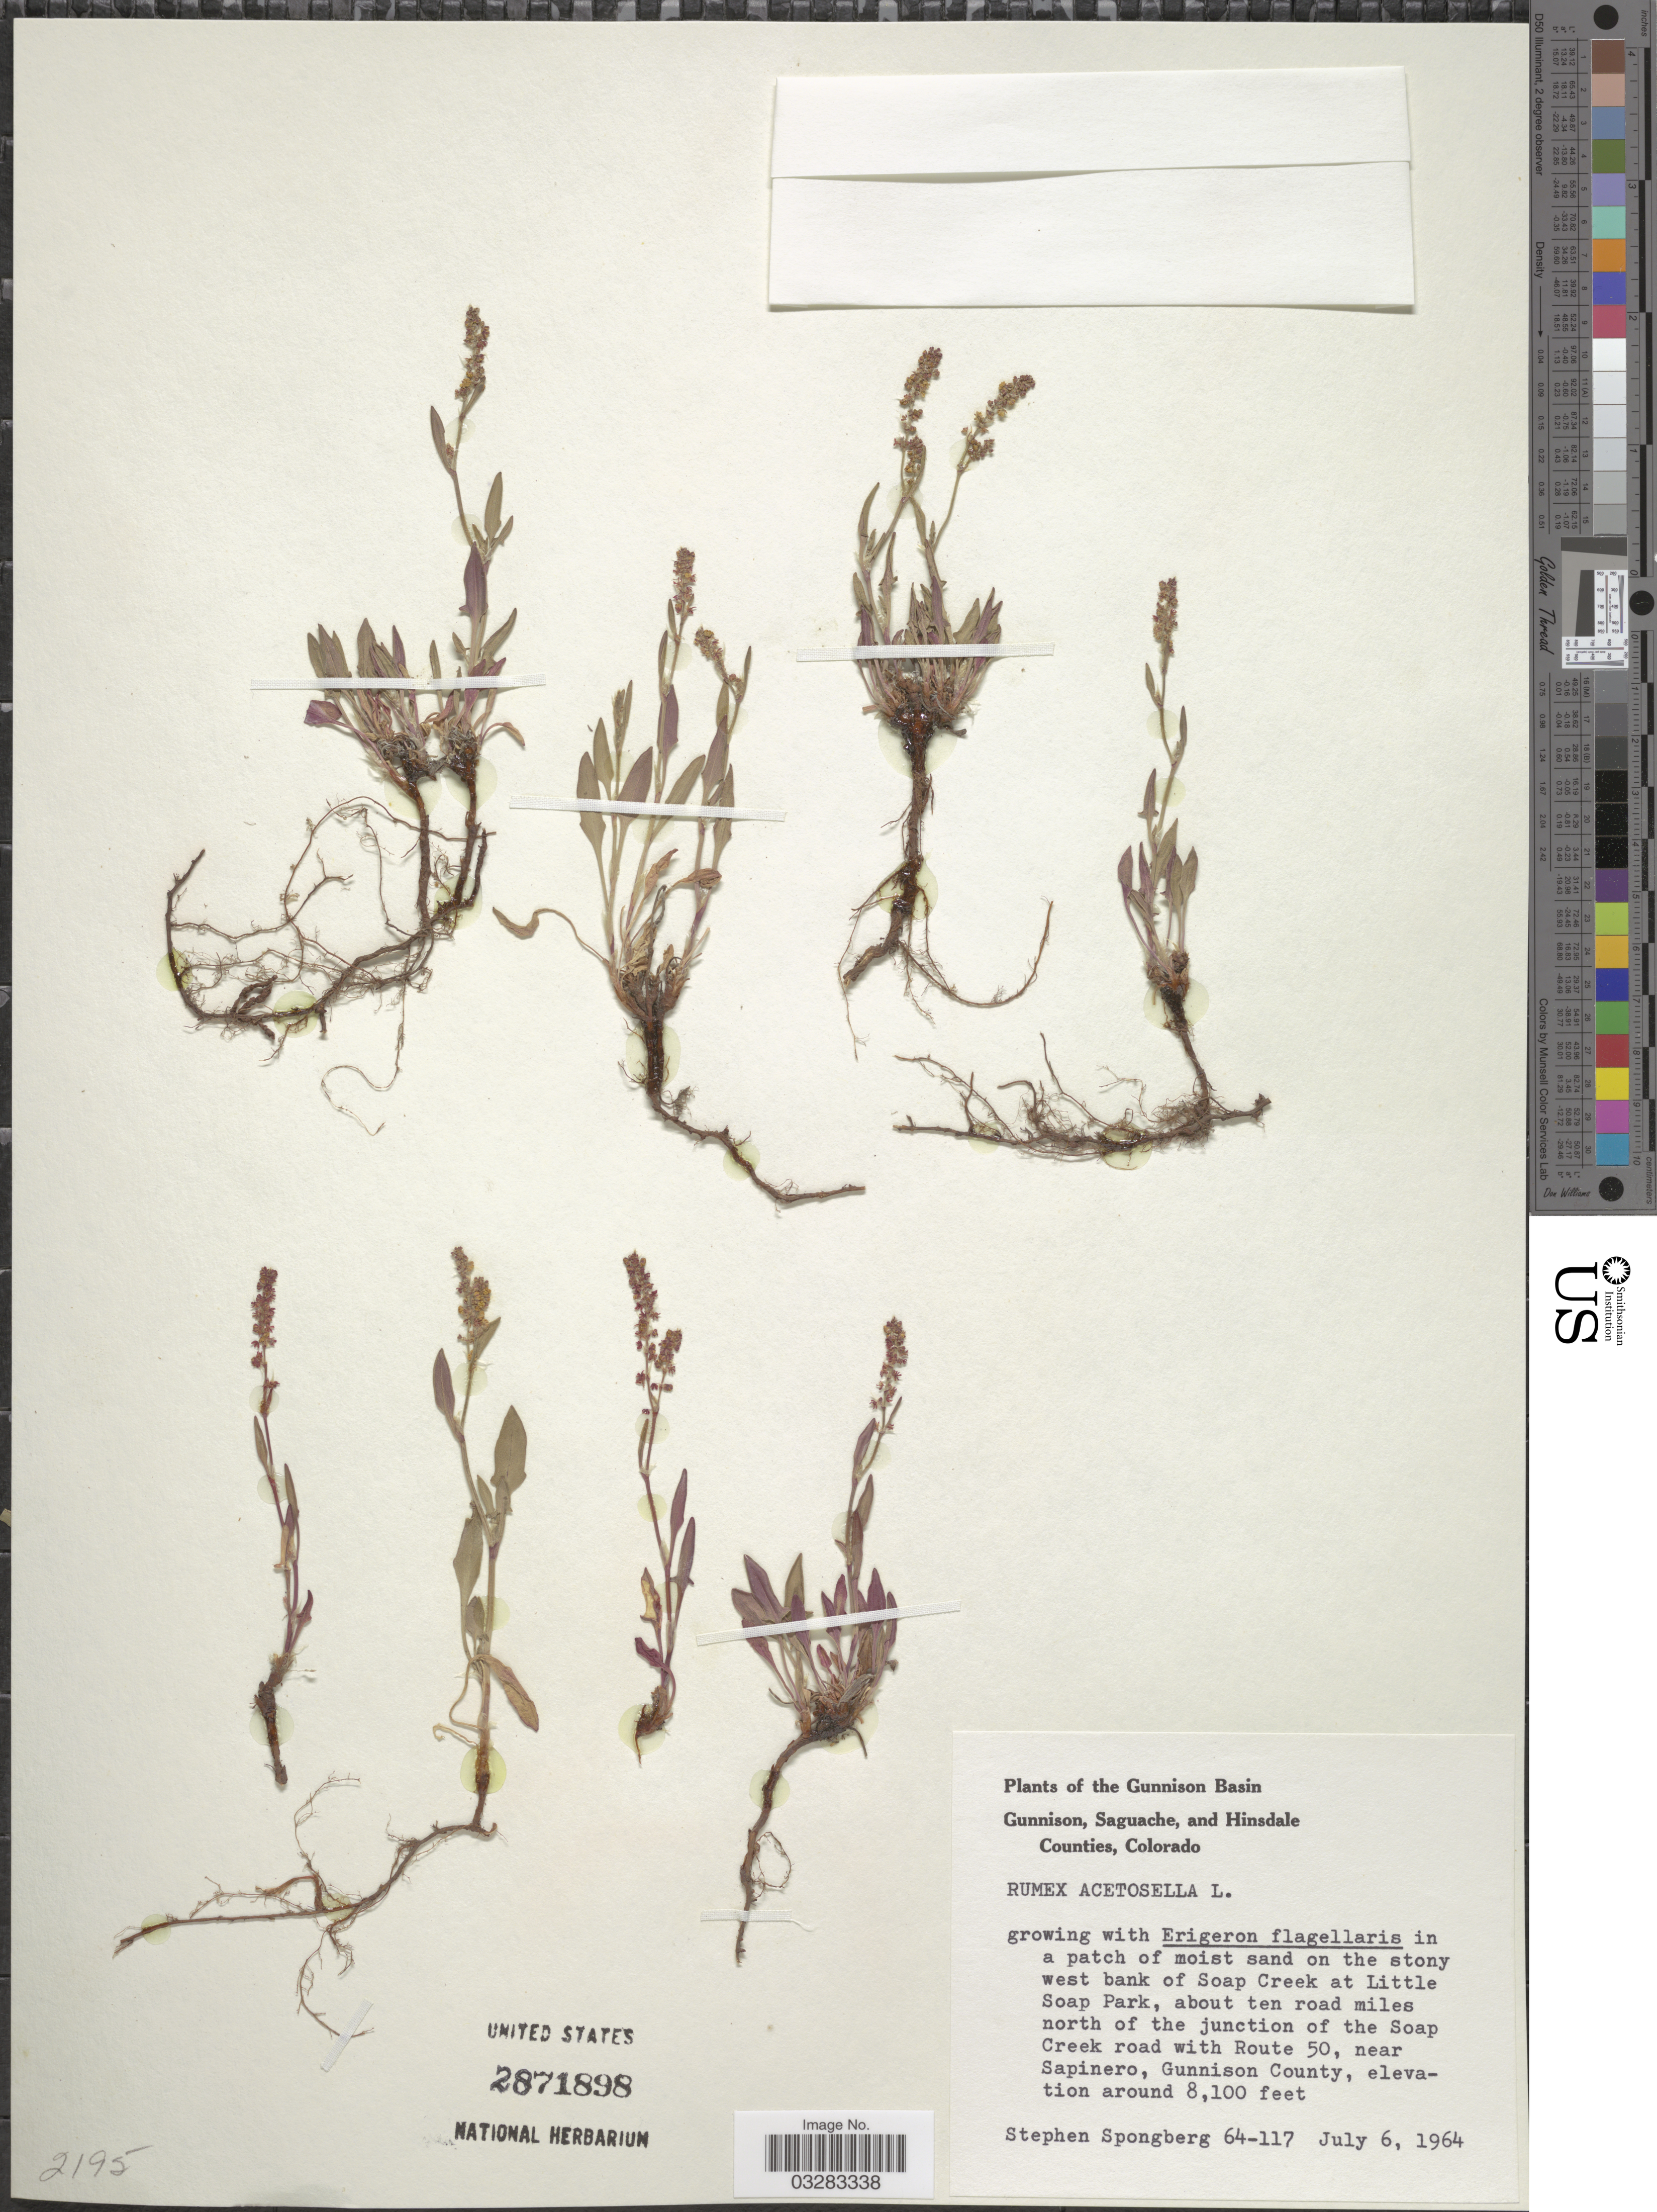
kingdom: Plantae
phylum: Tracheophyta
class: Magnoliopsida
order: Caryophyllales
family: Polygonaceae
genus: Rumex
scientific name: Rumex acetosella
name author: L.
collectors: S. A.Spongberg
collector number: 64-117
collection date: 1964-07-06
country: United States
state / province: Colorado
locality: In a patch of moist sand on the stony west bank of Soap Creek at Little Soap Park, about ten road miles north of the junction of the Soap Creek road with Route 50, near Sapinero, Gunnison County.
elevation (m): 2469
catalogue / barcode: US 2871898